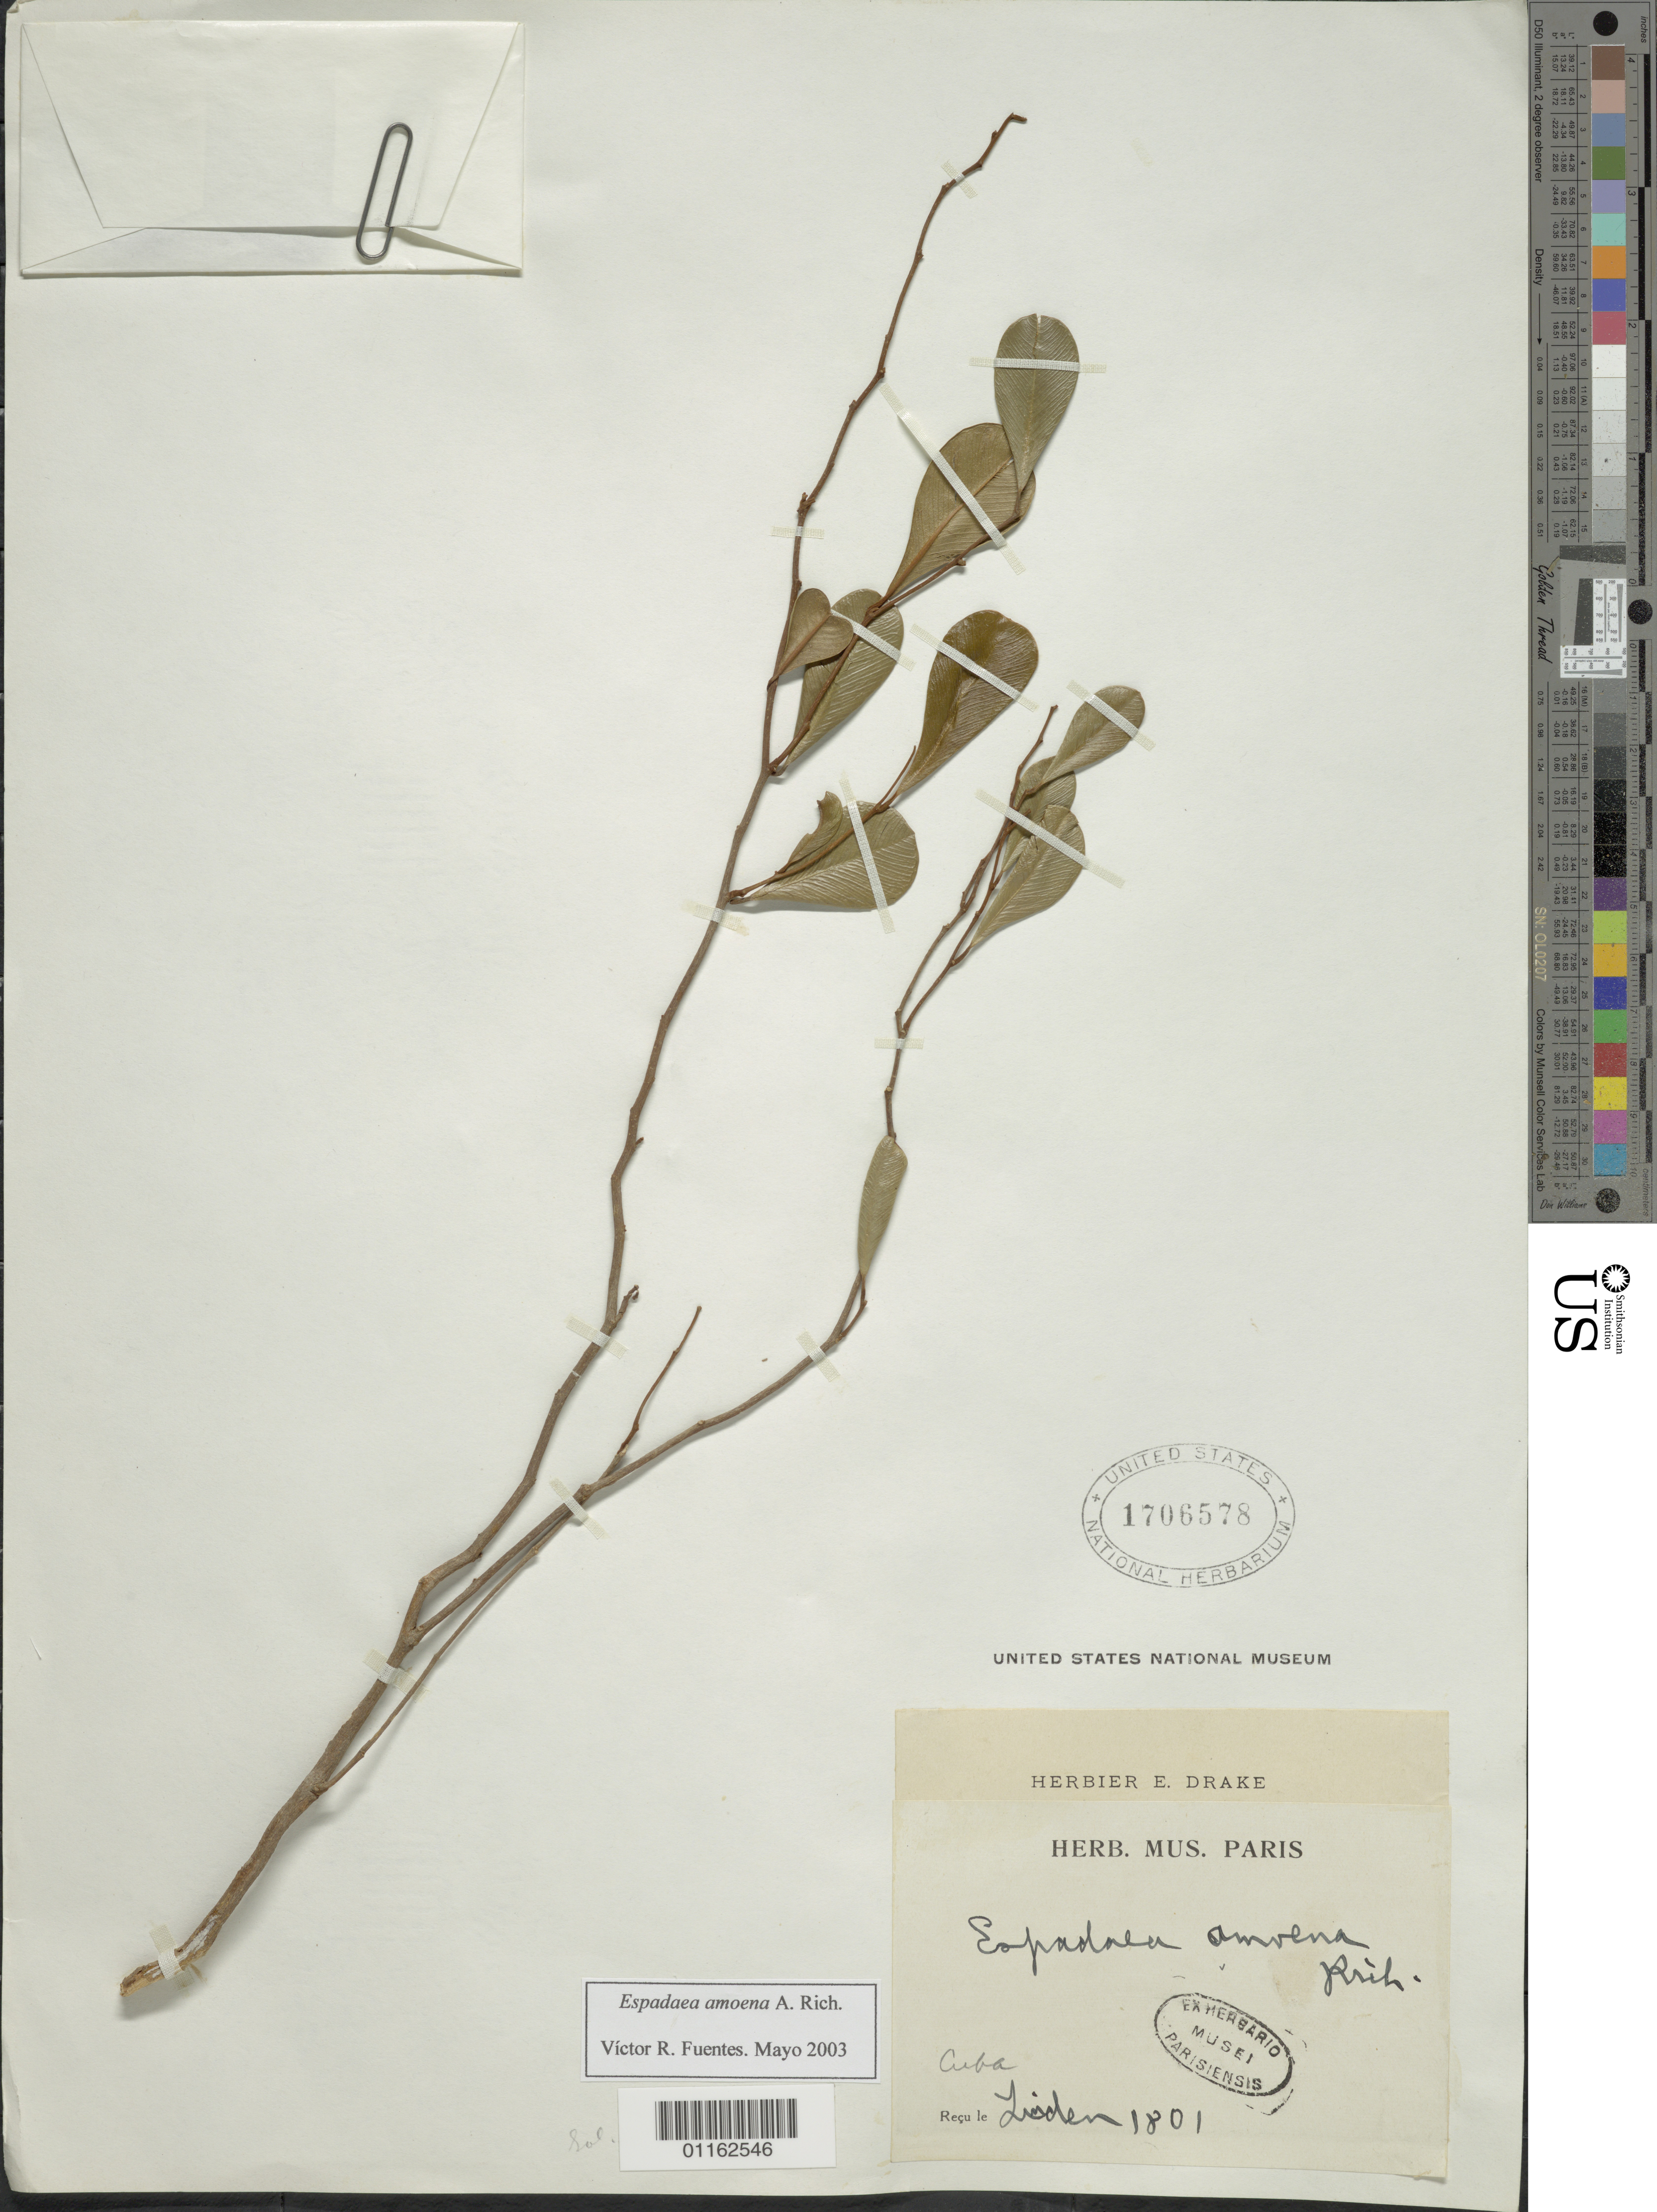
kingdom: Plantae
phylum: Tracheophyta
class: Magnoliopsida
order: Solanales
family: Solanaceae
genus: Espadaea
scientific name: Espadaea amoena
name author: A. Rich.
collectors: -- Linden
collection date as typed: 1801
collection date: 1801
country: Cuba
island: Cuba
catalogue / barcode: US 1706578